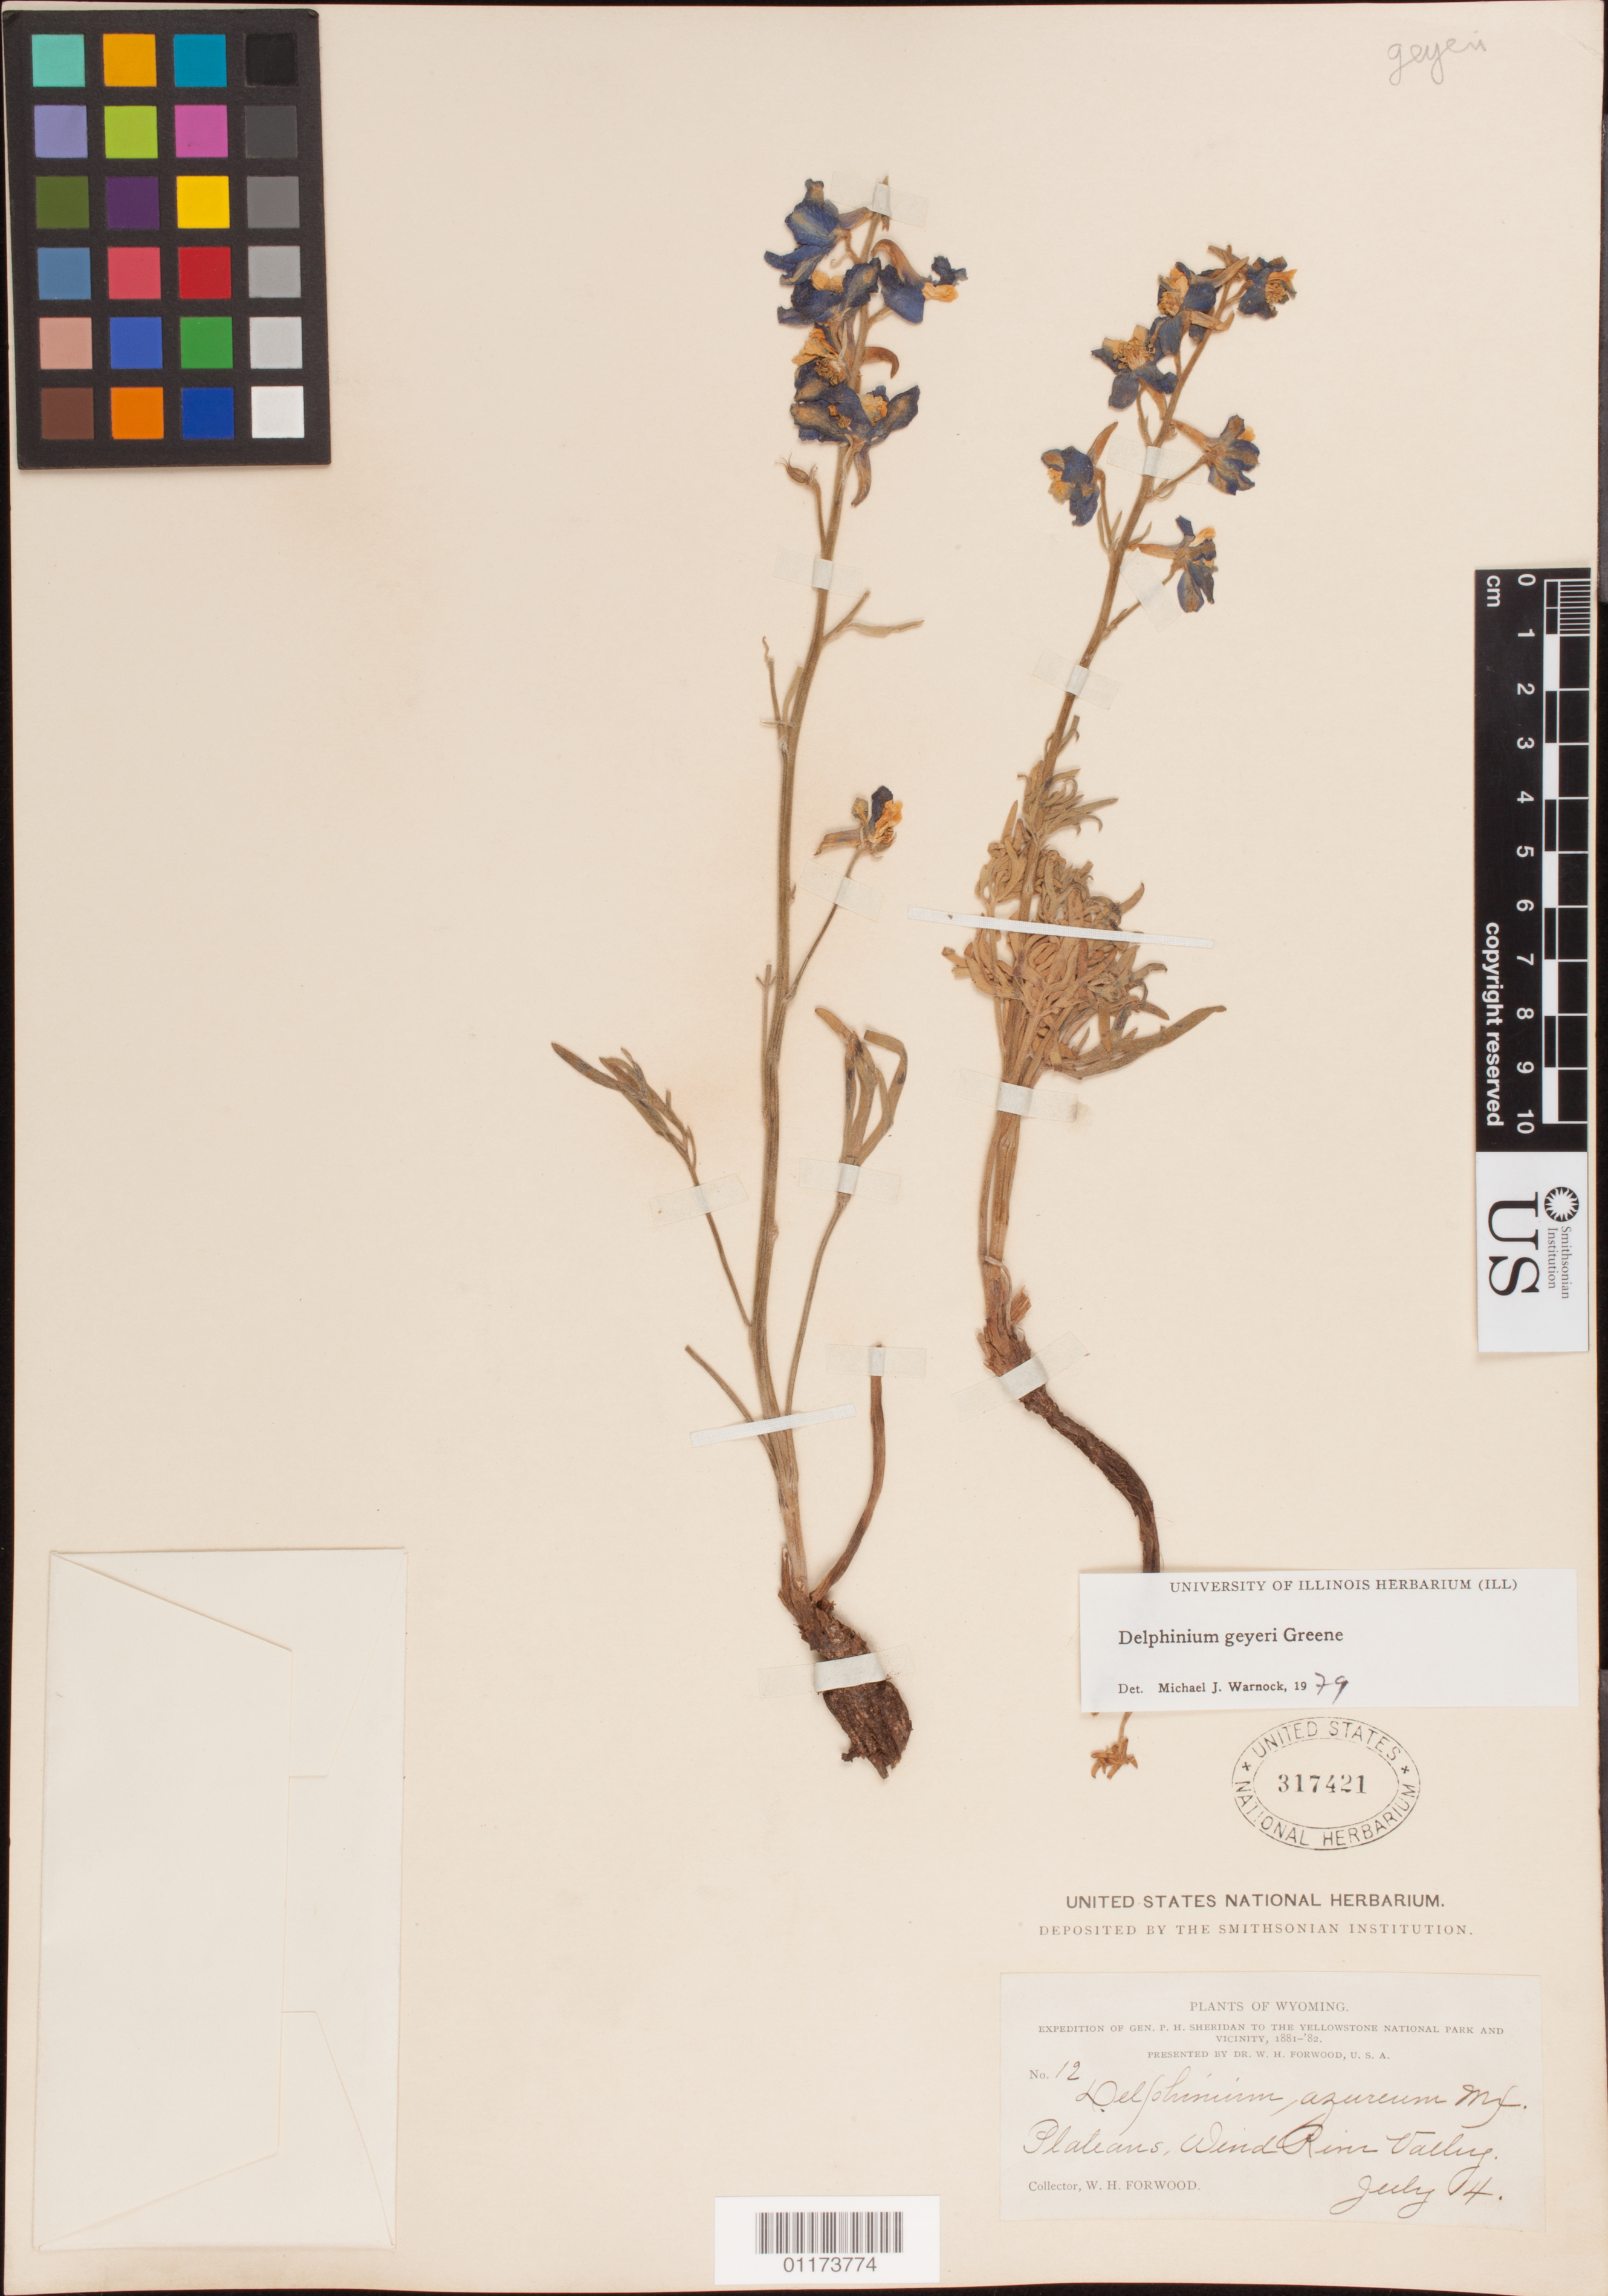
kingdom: Plantae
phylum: Tracheophyta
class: Magnoliopsida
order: Ranunculales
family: Ranunculaceae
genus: Delphinium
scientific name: Delphinium geyeri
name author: Greene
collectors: W. Forwood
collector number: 12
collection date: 1881-07-14/1882-07-14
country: United States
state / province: Wyoming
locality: Wind River Valley.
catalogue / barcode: US 317421